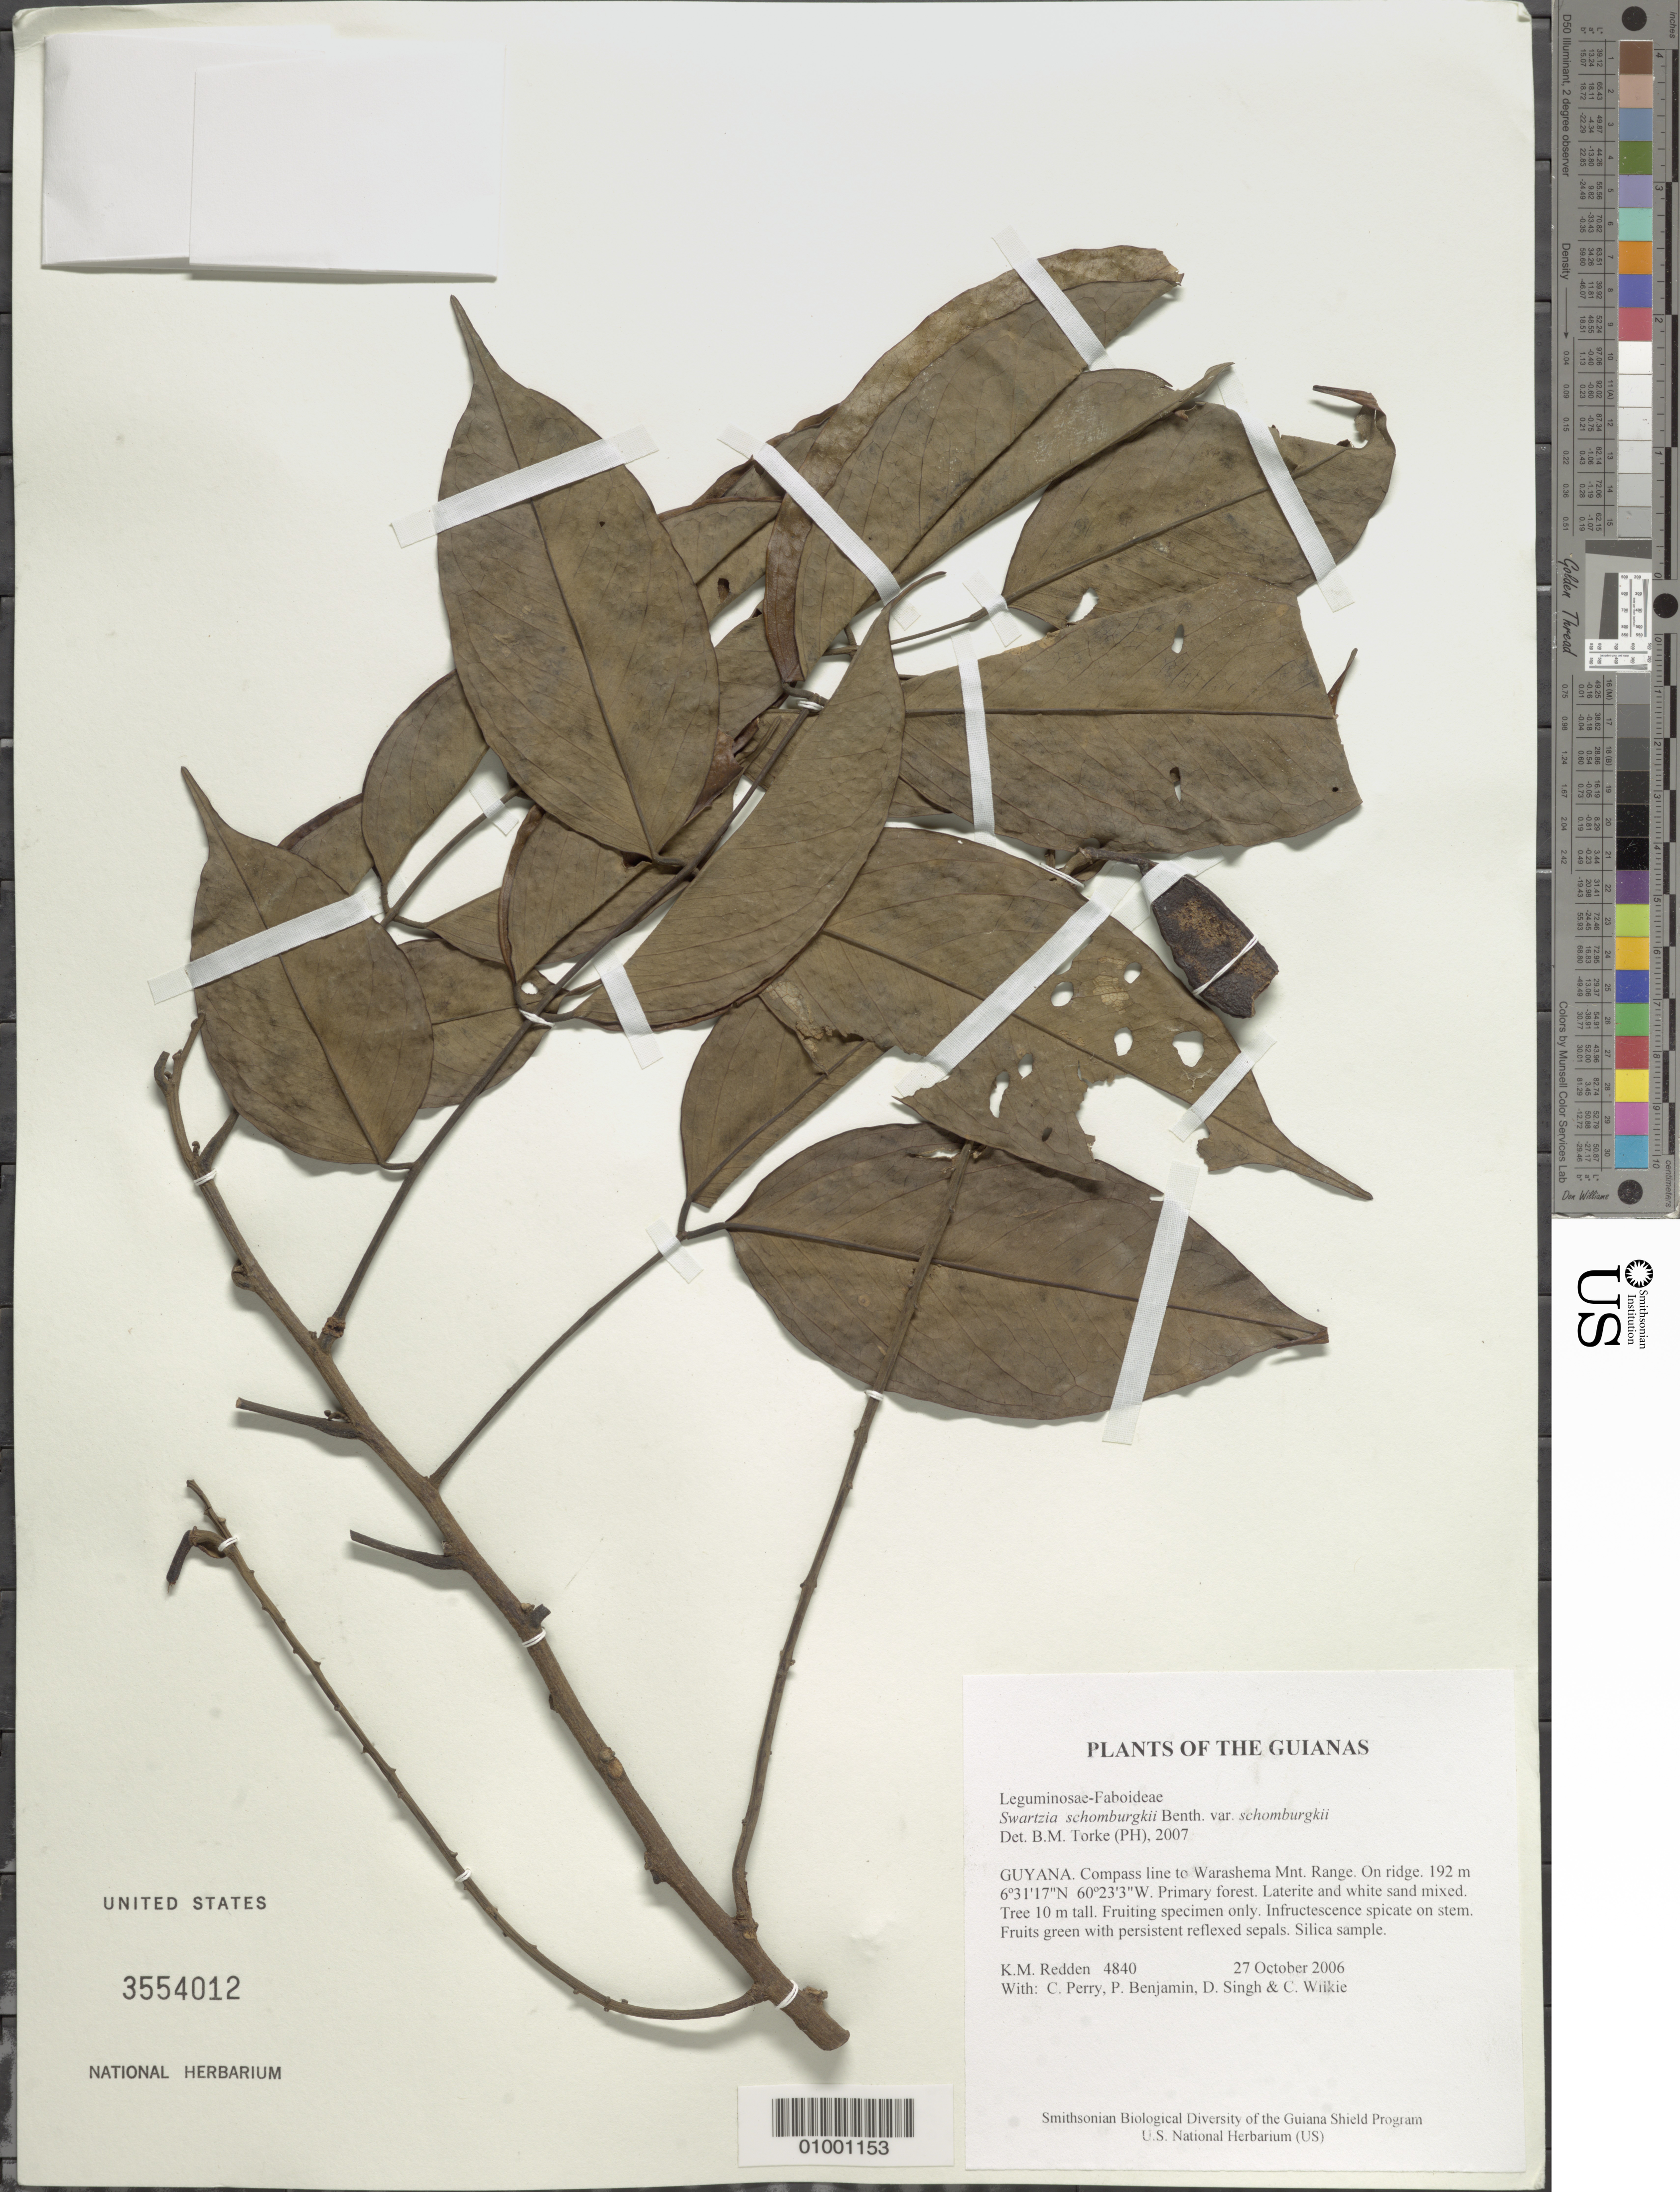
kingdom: Plantae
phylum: Tracheophyta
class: Magnoliopsida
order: Fabales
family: Fabaceae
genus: Swartzia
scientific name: Swartzia schomburgkii var. guayanensis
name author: R.S. Cowan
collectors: K. M. Redden, C. Perry, P. Benjamin, D. Singh & C. Wilkie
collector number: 4840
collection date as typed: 27 October 2006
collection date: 2006-10-27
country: Guyana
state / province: Cuyuni-Mazaruni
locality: Compass line to Warashema Mnt. Range. On ridge.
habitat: Primary forest. Laterite and white sand mixed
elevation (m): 192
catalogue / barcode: US 3554012